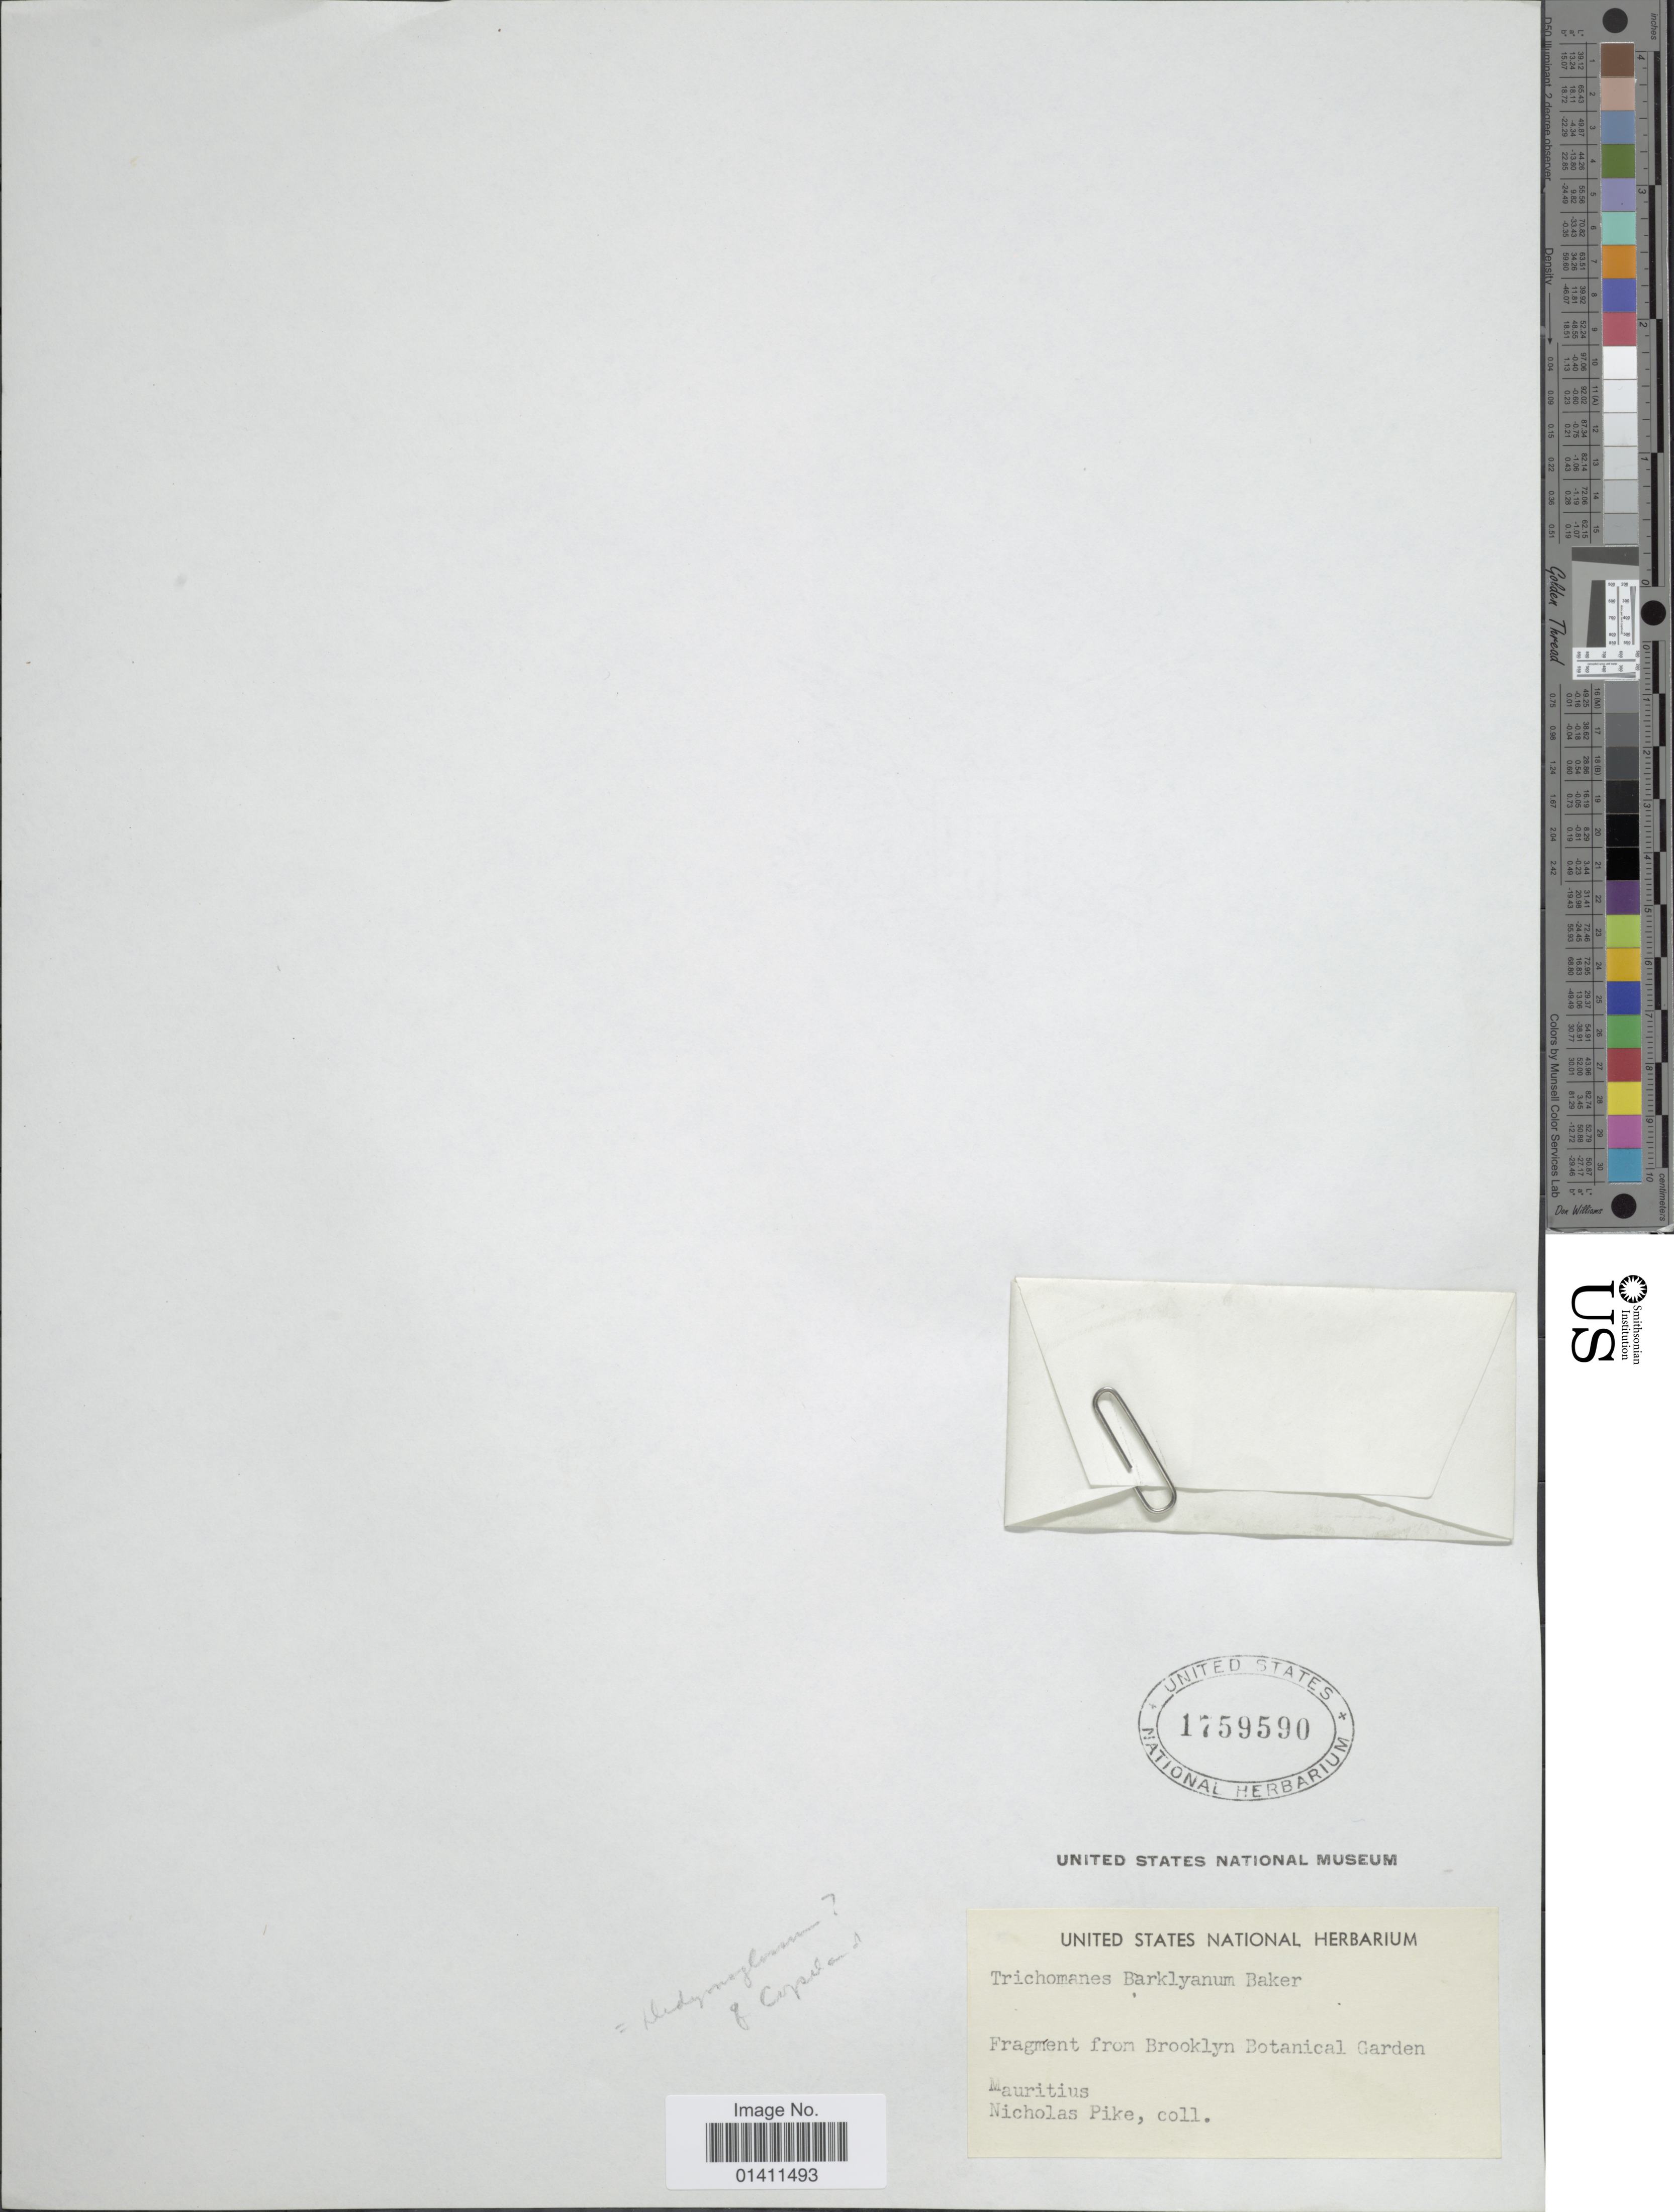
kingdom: Plantae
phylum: Tracheophyta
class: Polypodiopsida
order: Hymenophyllales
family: Hymenophyllaceae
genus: Didymoglossum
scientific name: Didymoglossum barklyanum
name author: (Baker) J.P. Roux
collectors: N. Pike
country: Mauritius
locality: Fragment from Brooklyn Botanical Garden.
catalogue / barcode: US 1759590